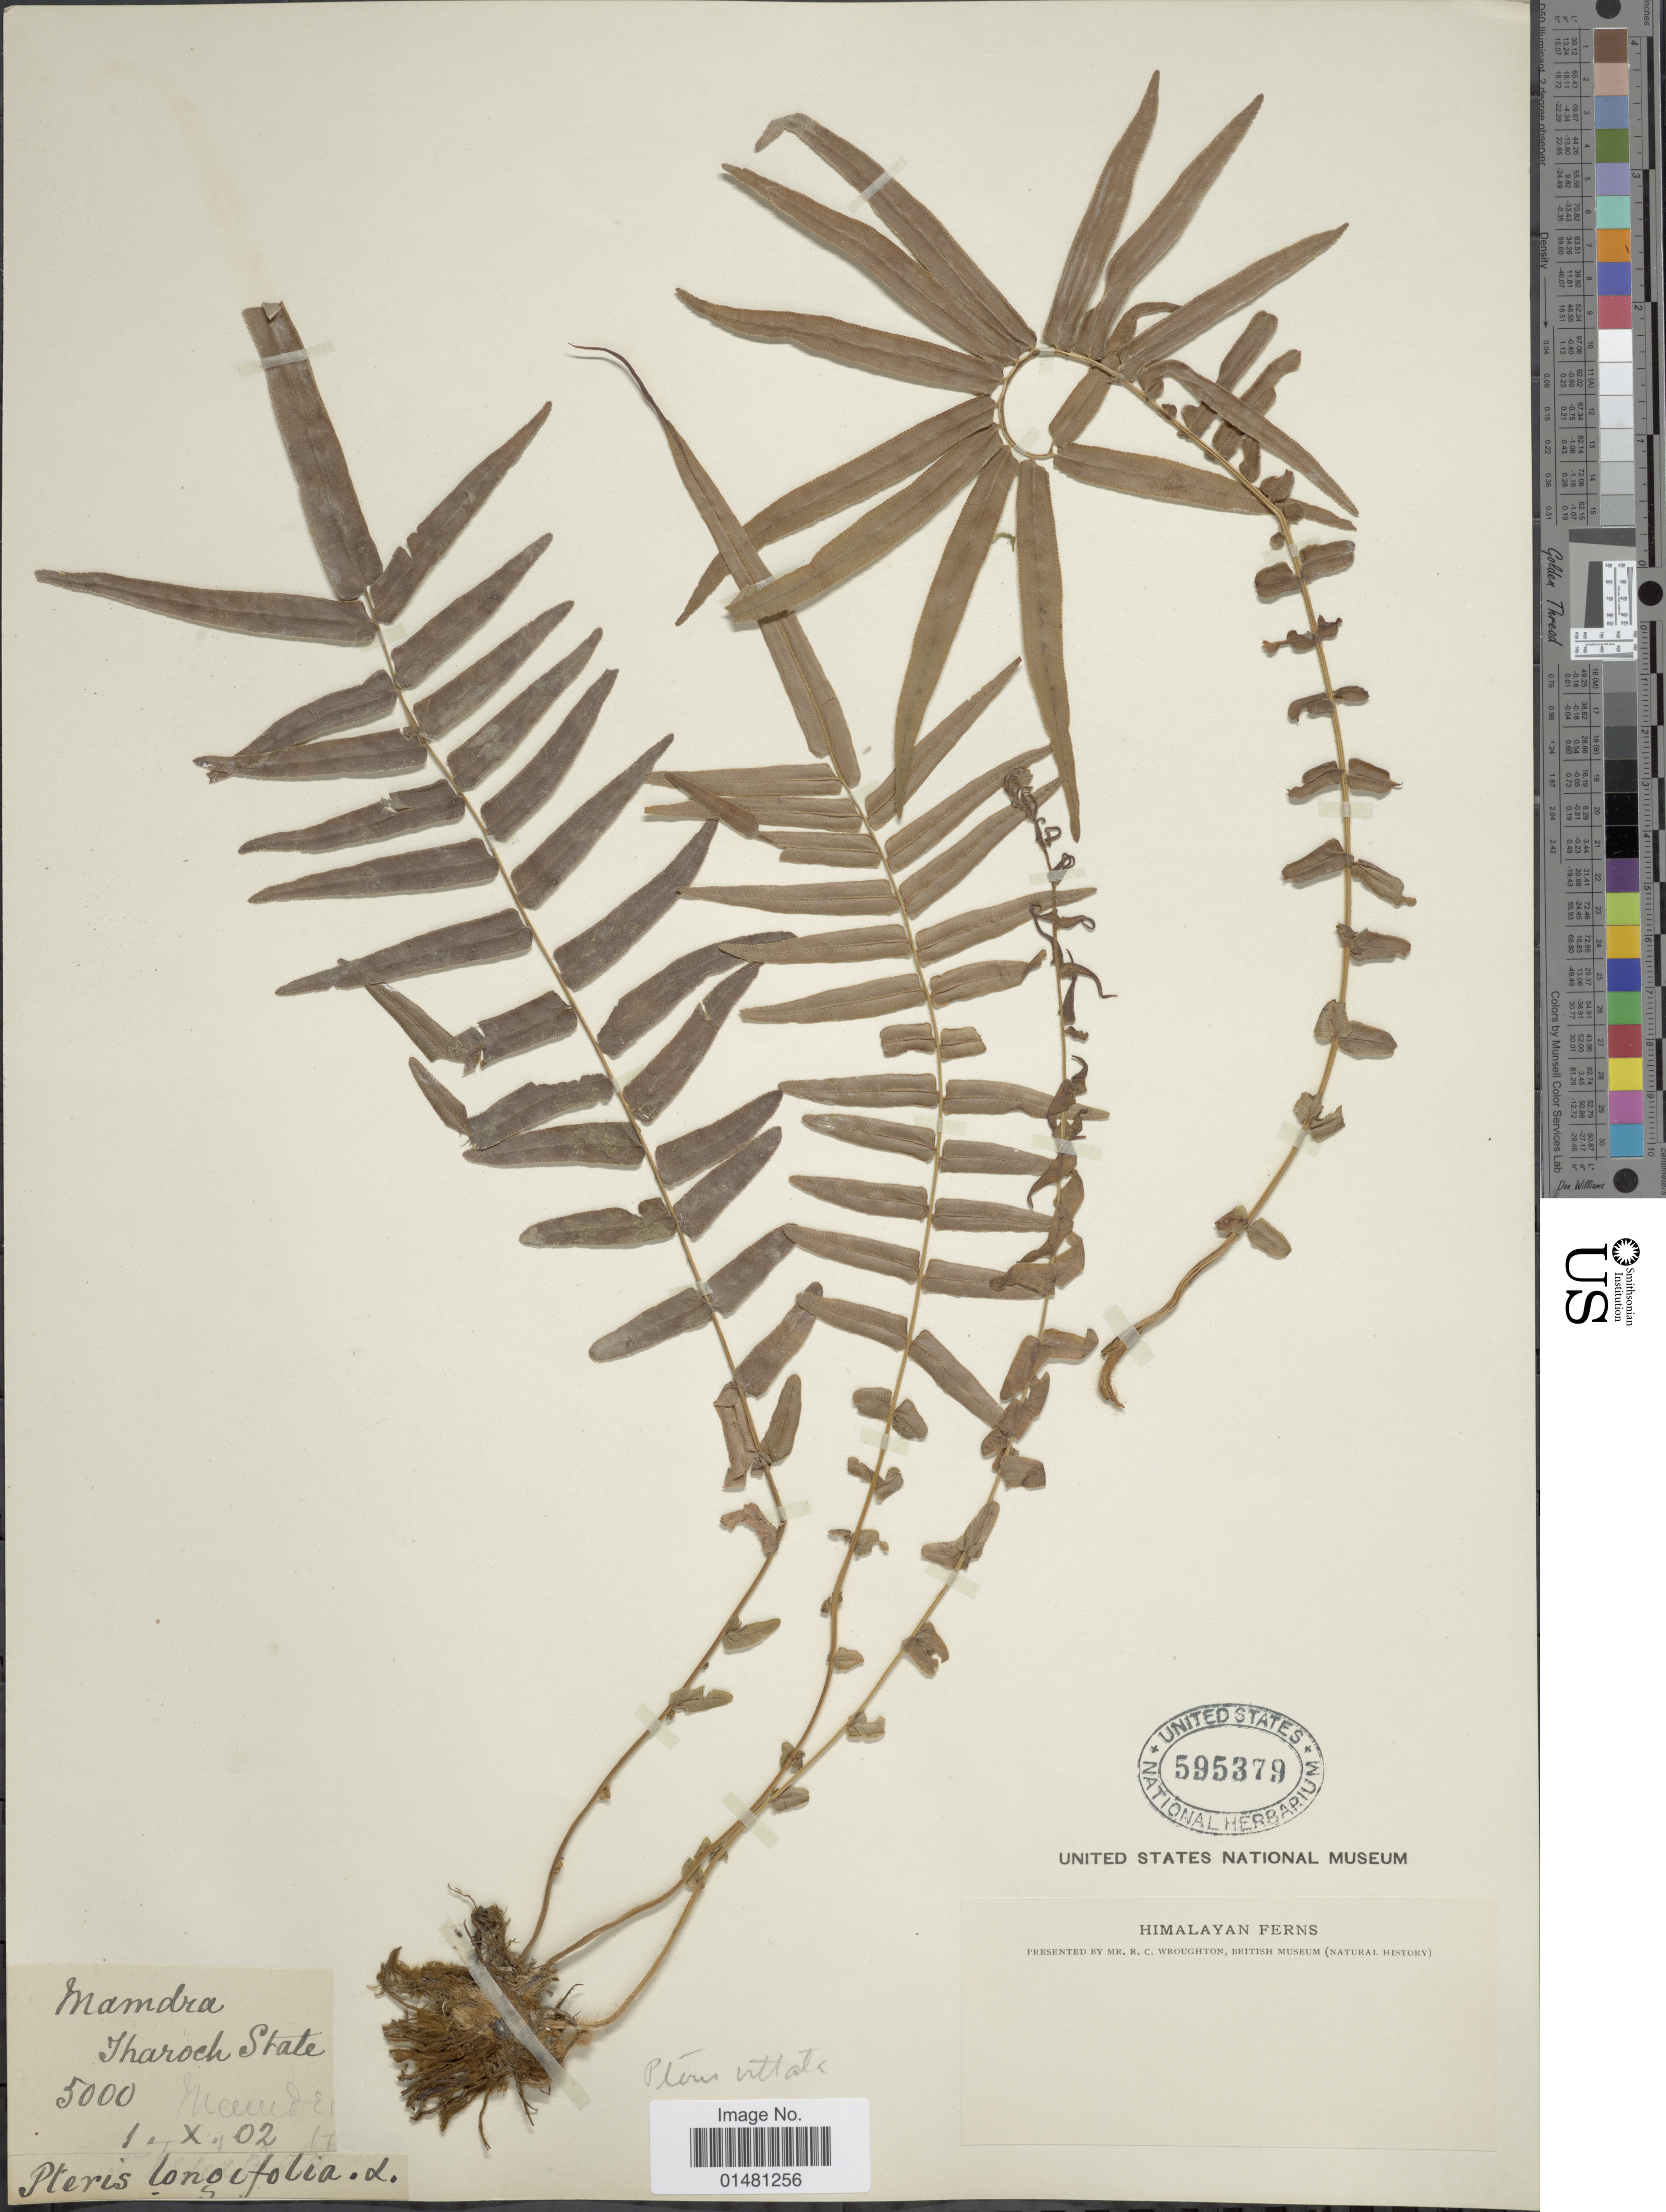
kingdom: Plantae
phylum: Tracheophyta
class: Polypodiopsida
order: Polypodiales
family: Pteridaceae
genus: Pteris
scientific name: Pteris vittata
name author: L.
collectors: R. Wroughton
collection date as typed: Transcribed d/m/y: 1/10/2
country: India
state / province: Himachal Pradesh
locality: Mamdra Tharoch State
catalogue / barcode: US 595379